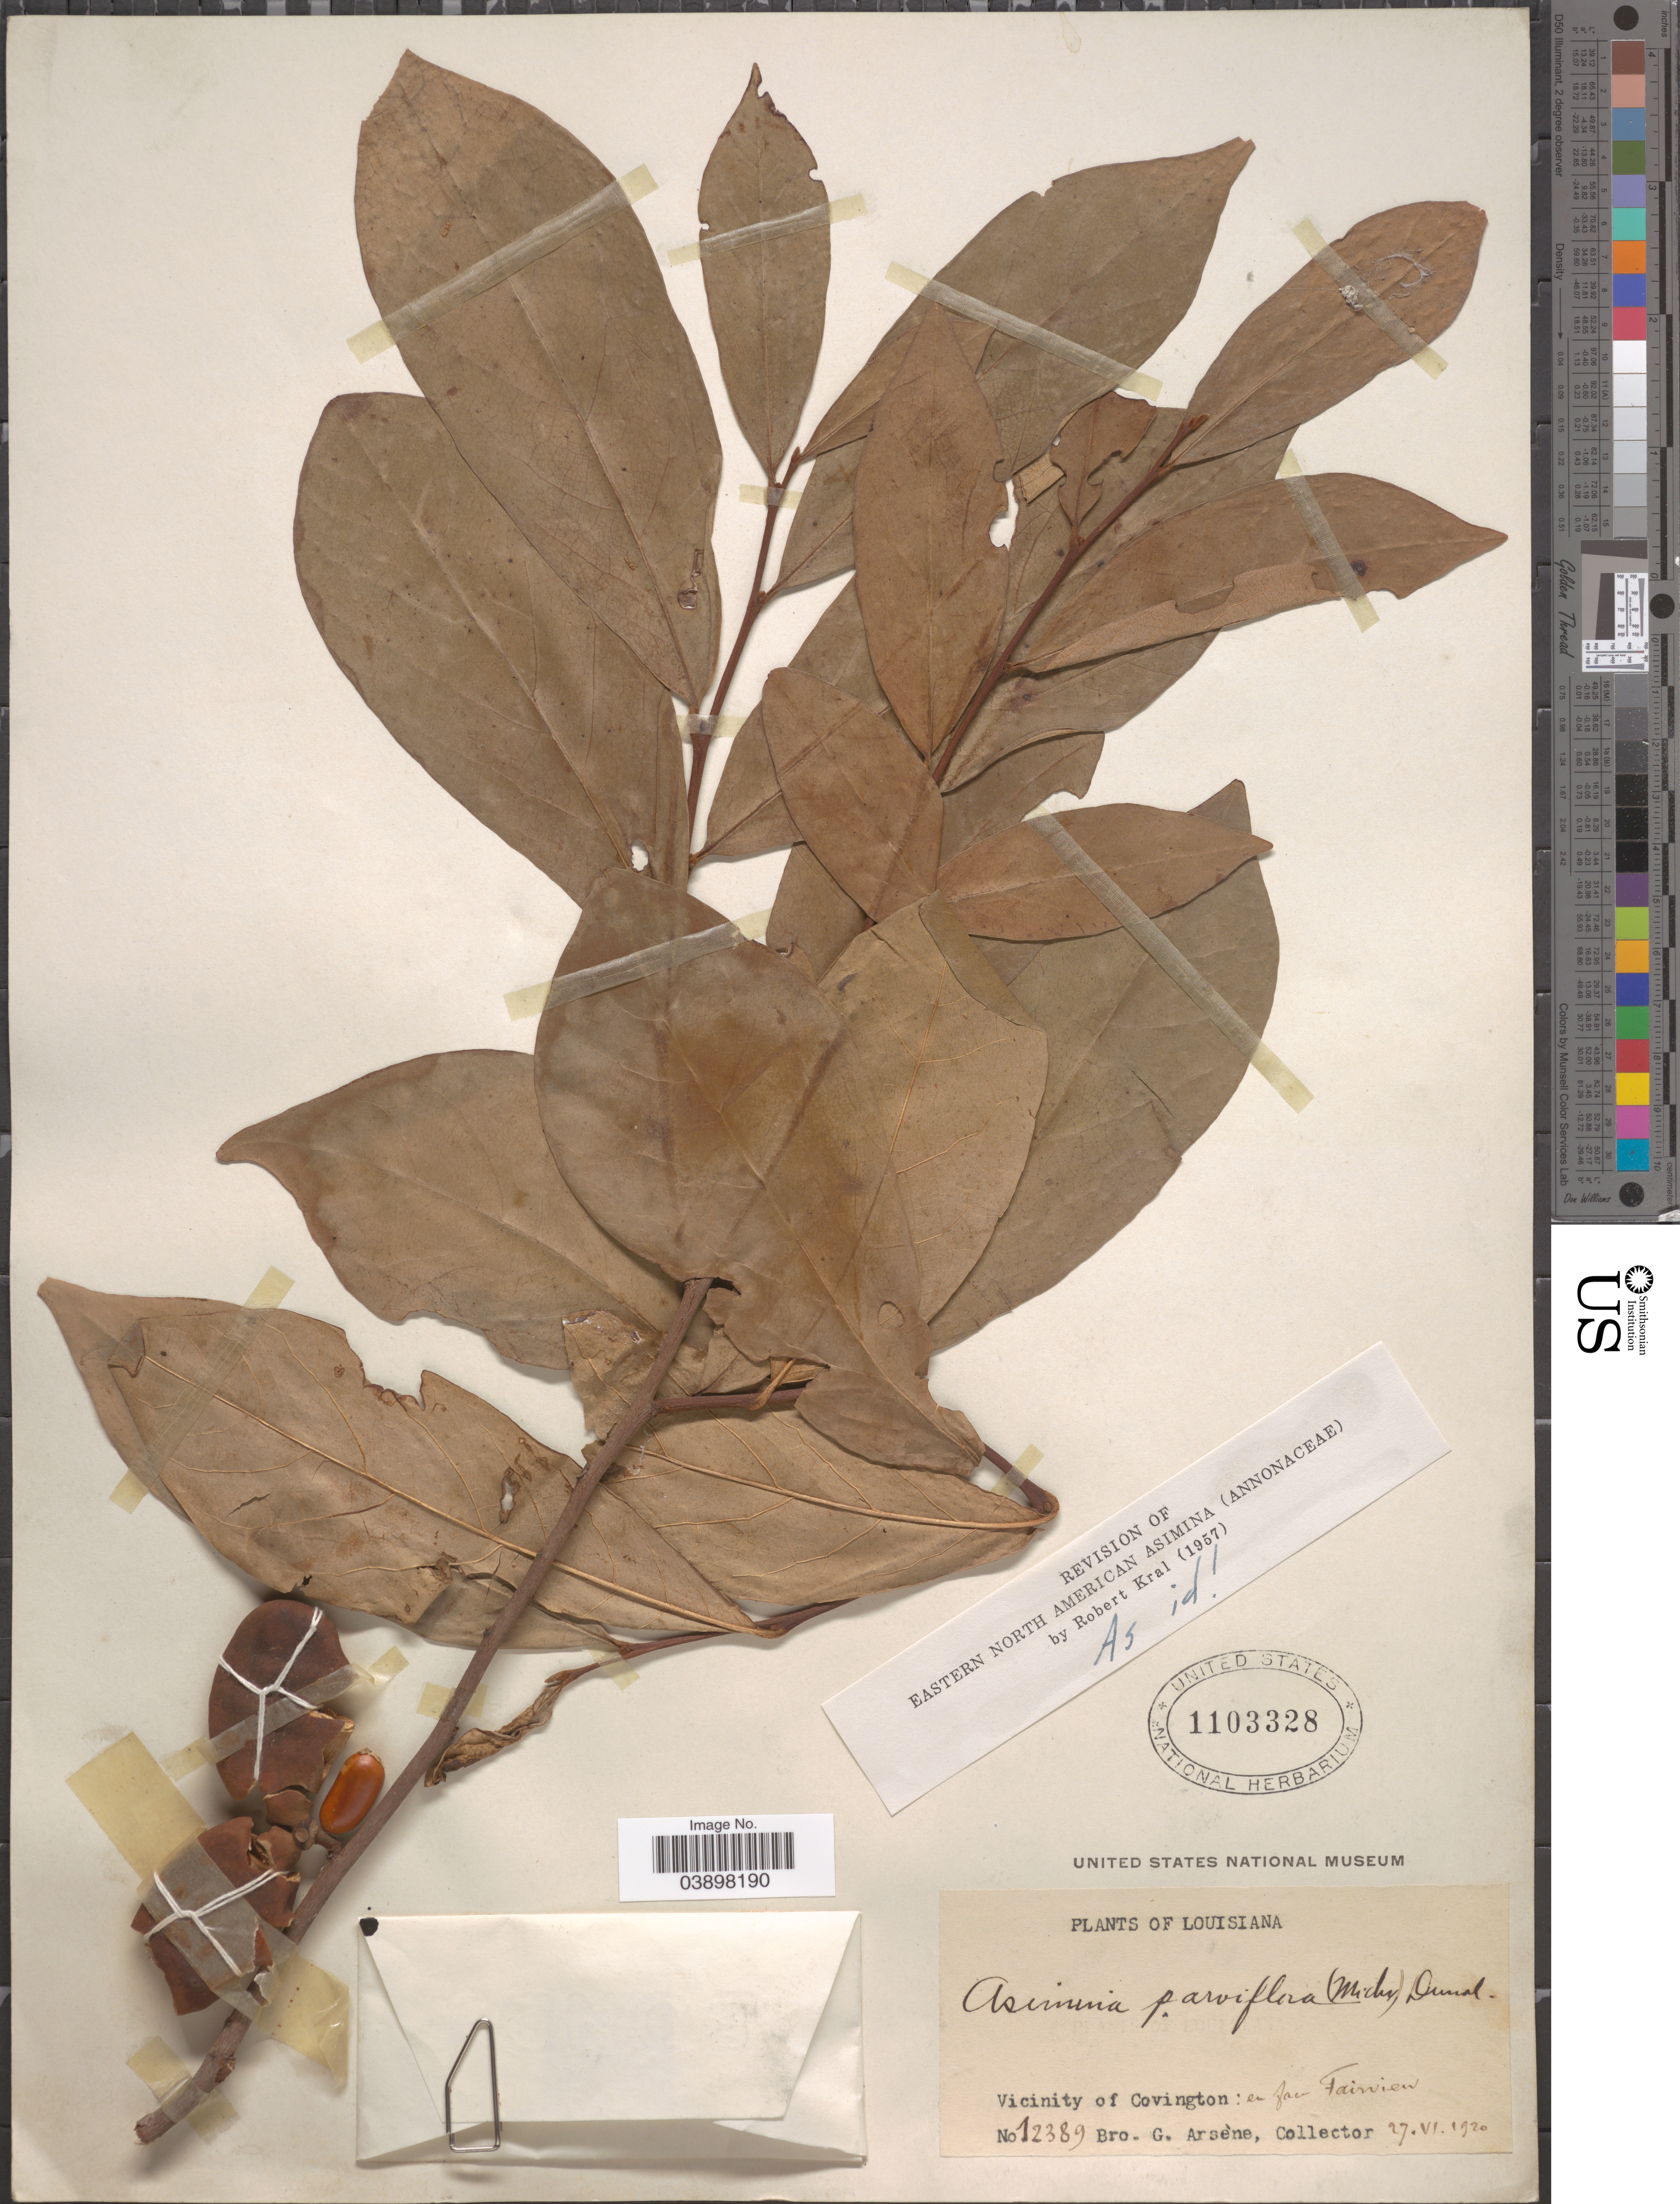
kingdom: Plantae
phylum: Tracheophyta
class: Magnoliopsida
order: Magnoliales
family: Annonaceae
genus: Asimina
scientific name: Asimina parviflora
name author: (Michx.) Dunal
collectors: Bro. G. Arsène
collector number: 12389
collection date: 1920-06-27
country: United States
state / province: Louisiana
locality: Vicinity of Covington: en face Fairview.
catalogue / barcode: US 1103328